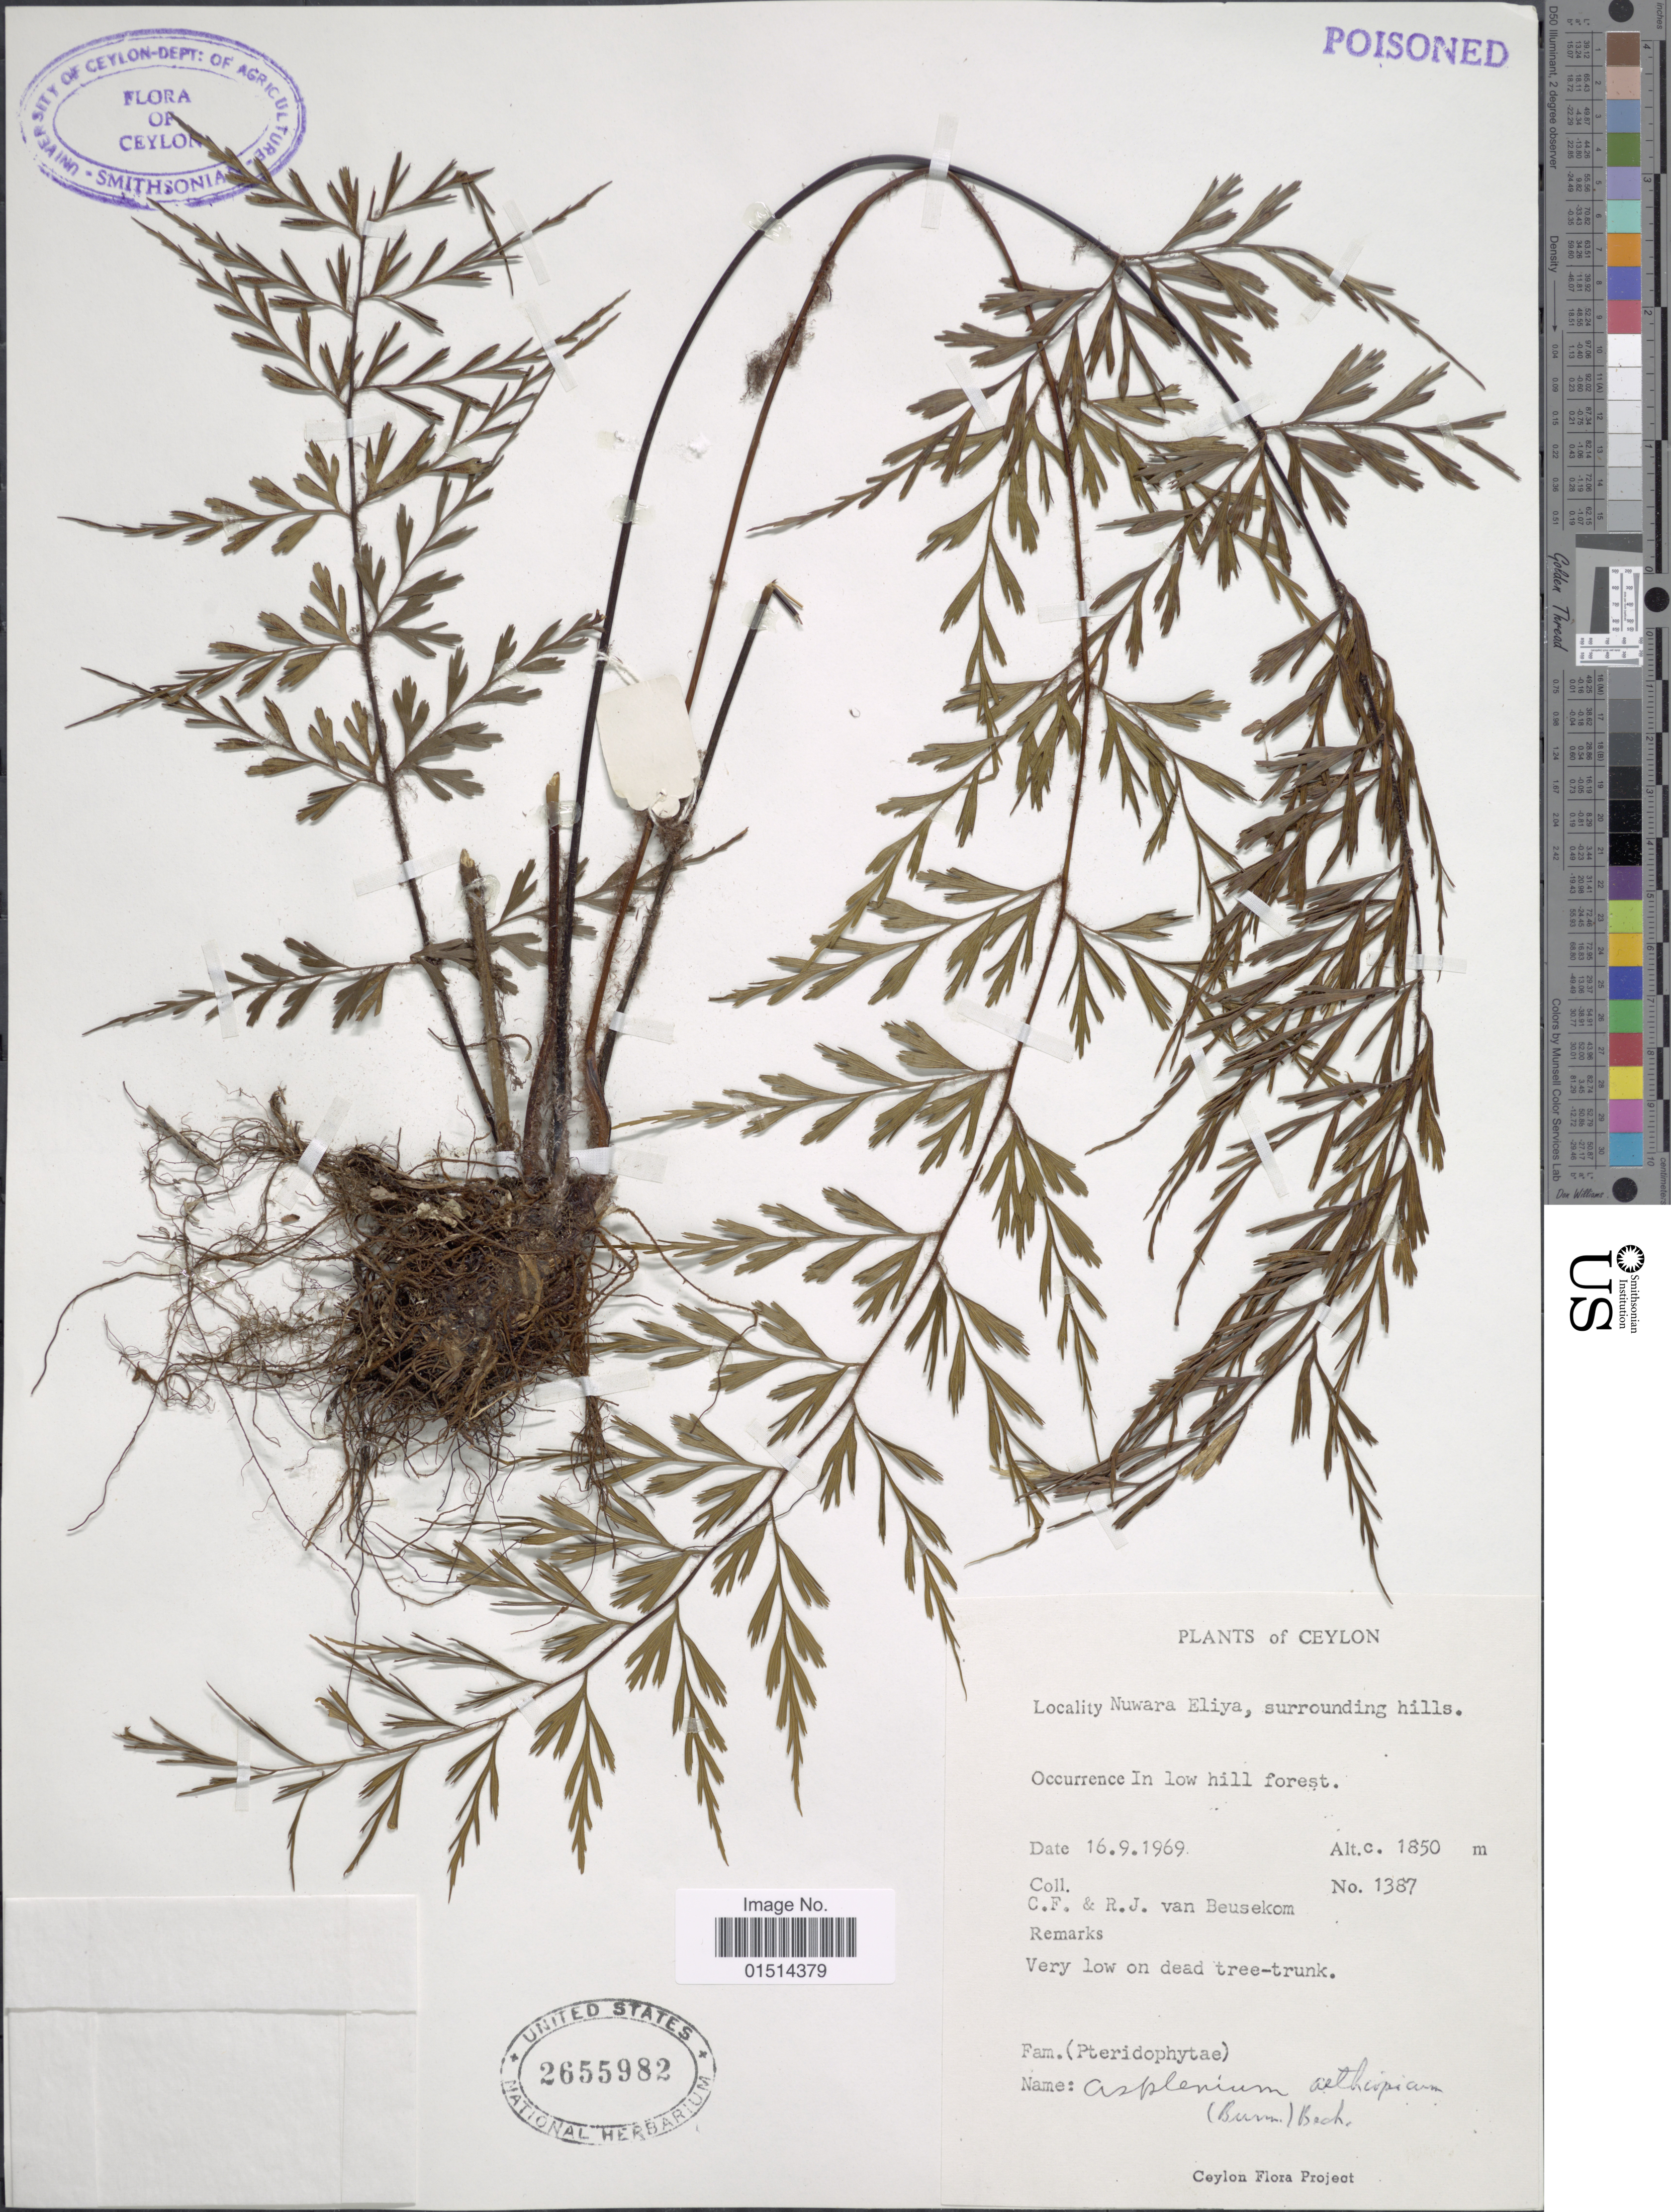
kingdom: Plantae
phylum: Tracheophyta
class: Polypodiopsida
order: Polypodiales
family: Aspleniaceae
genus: Asplenium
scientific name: Asplenium aethiopicum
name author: (Burm. f.) Bech.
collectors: C. F. Beusekom & R. Van Beusekom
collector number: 1387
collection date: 1969-09-16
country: Sri Lanka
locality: Ceylon, Nuwara Eliya, surrounding hills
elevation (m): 1850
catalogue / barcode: US 2655982